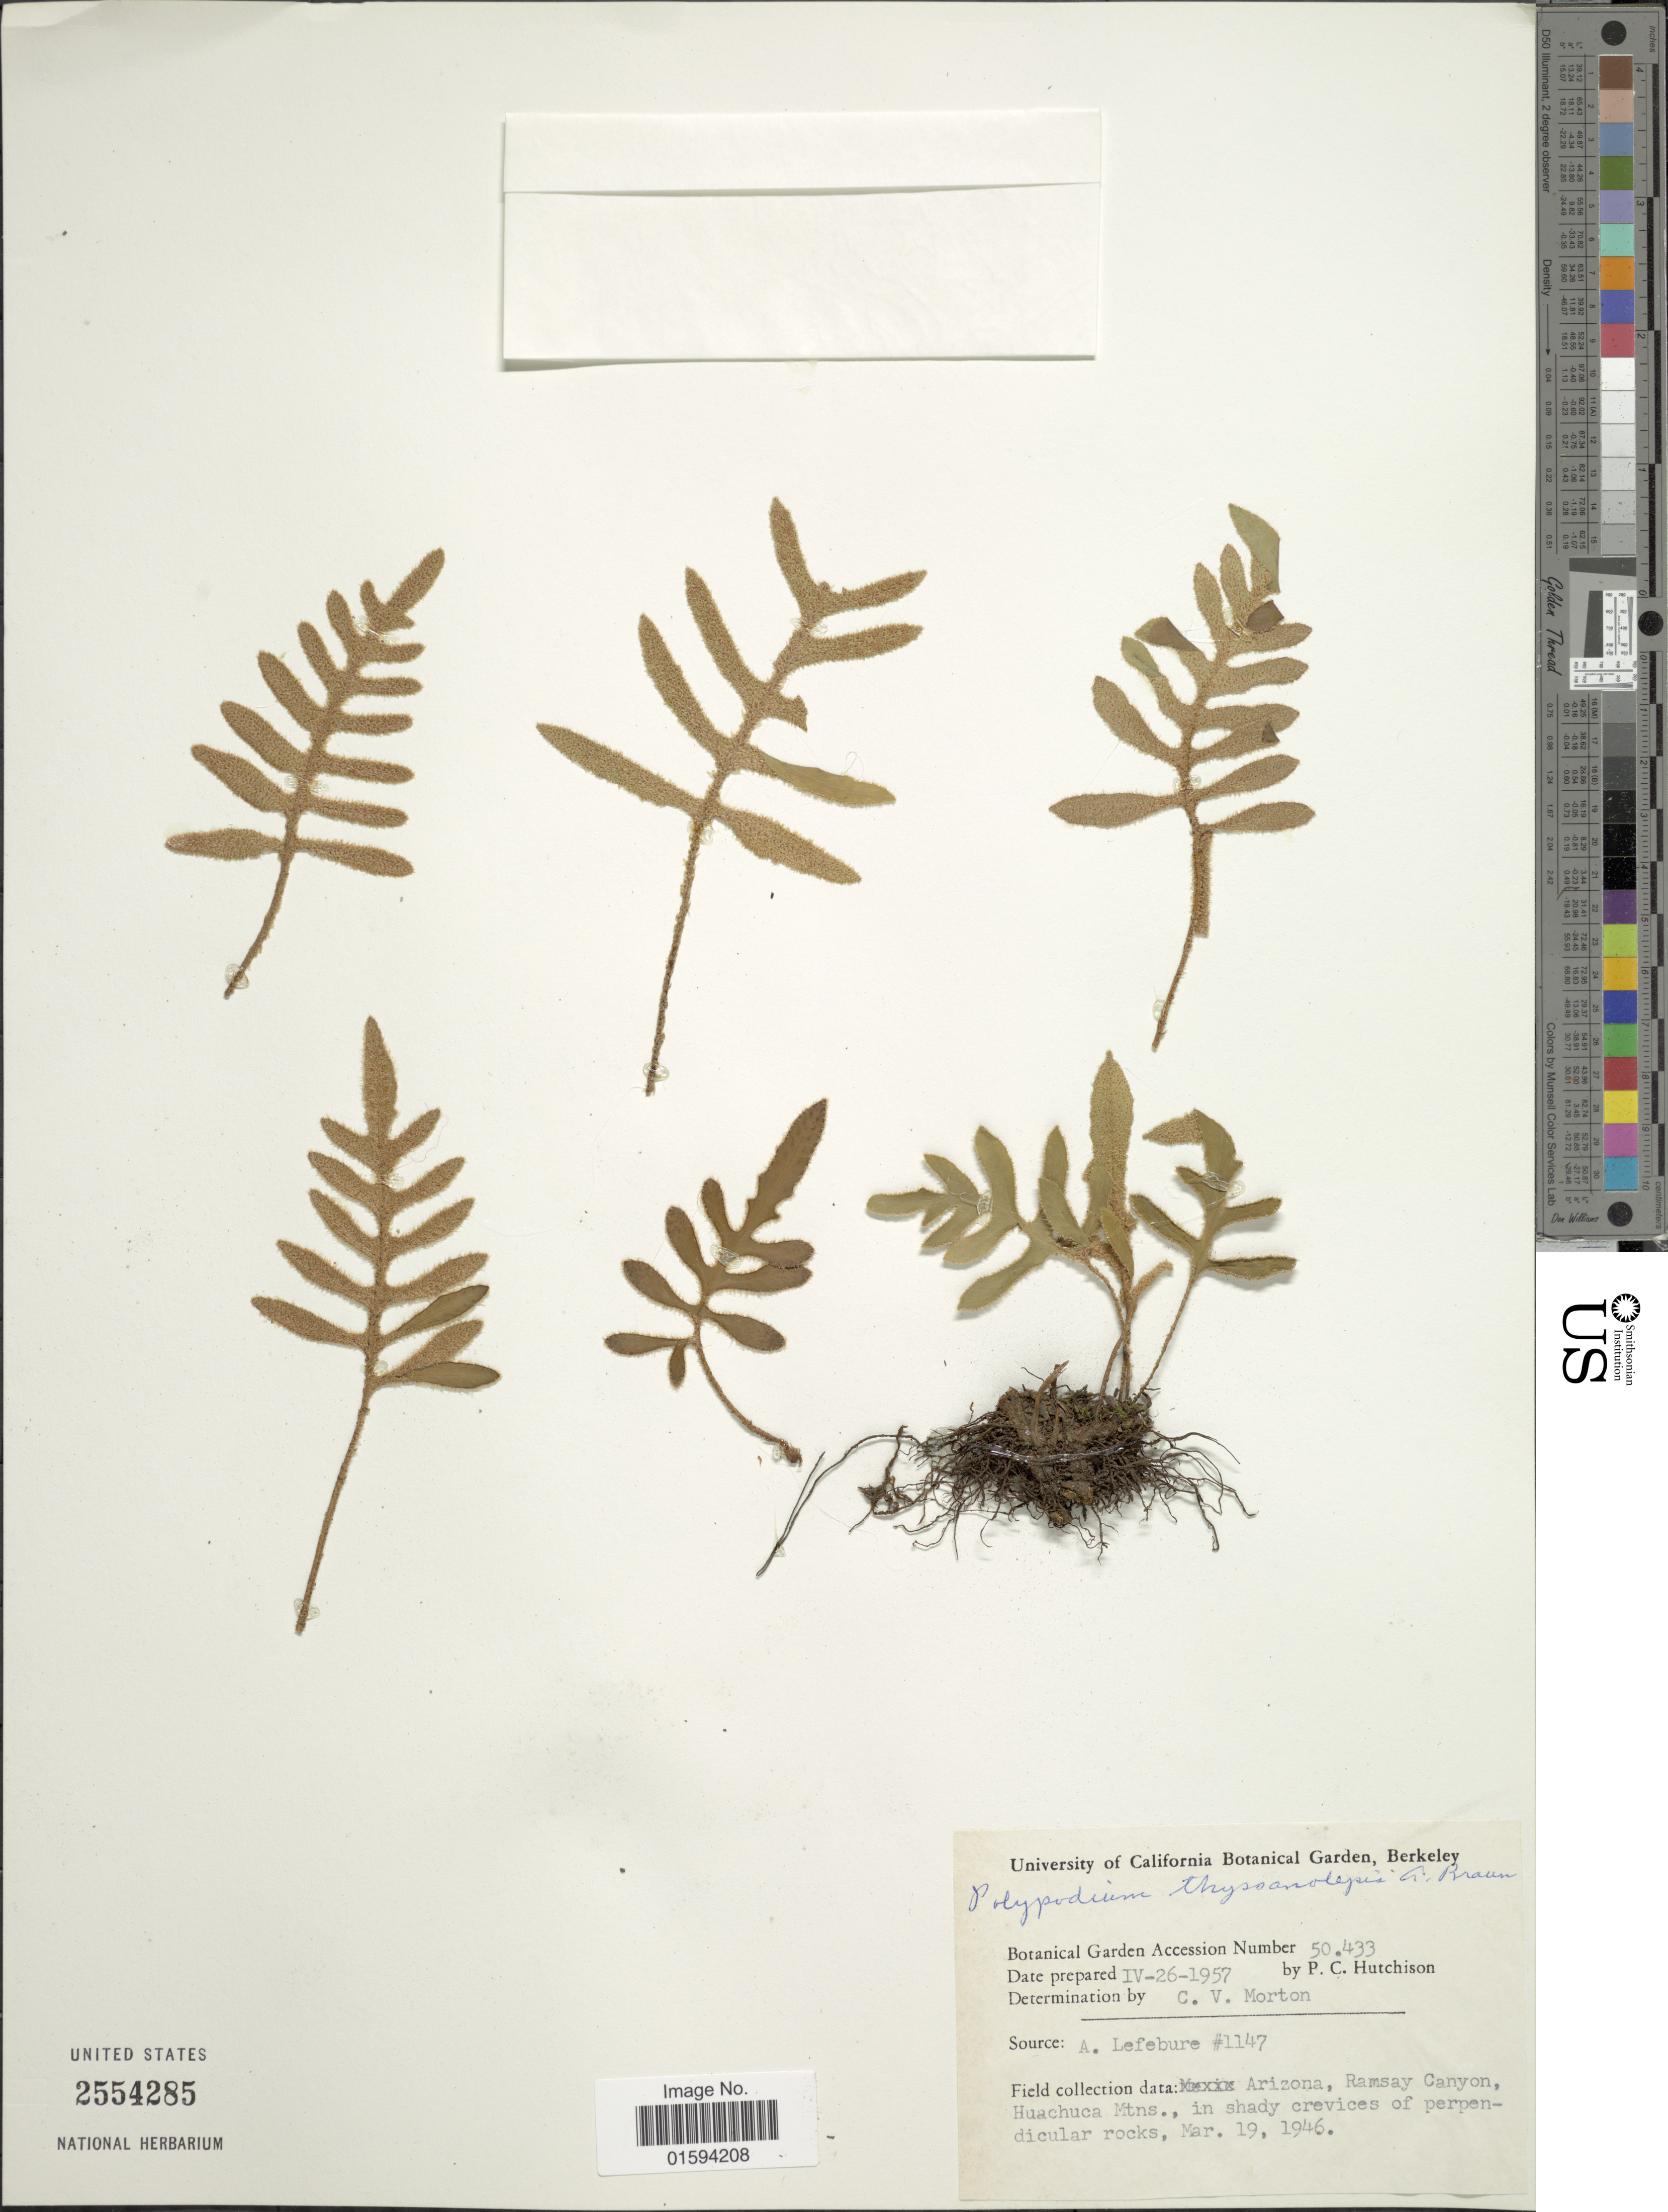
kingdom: Plantae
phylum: Tracheophyta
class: Polypodiopsida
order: Polypodiales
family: Polypodiaceae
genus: Polypodium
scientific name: Polypodium thysanolepis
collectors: P. C. Hutchison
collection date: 1957-06-26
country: United States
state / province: California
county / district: Alameda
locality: University of California Botanical Garden, Berkeleym Botanical Garden Accession Number 50.433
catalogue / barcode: US 2554285